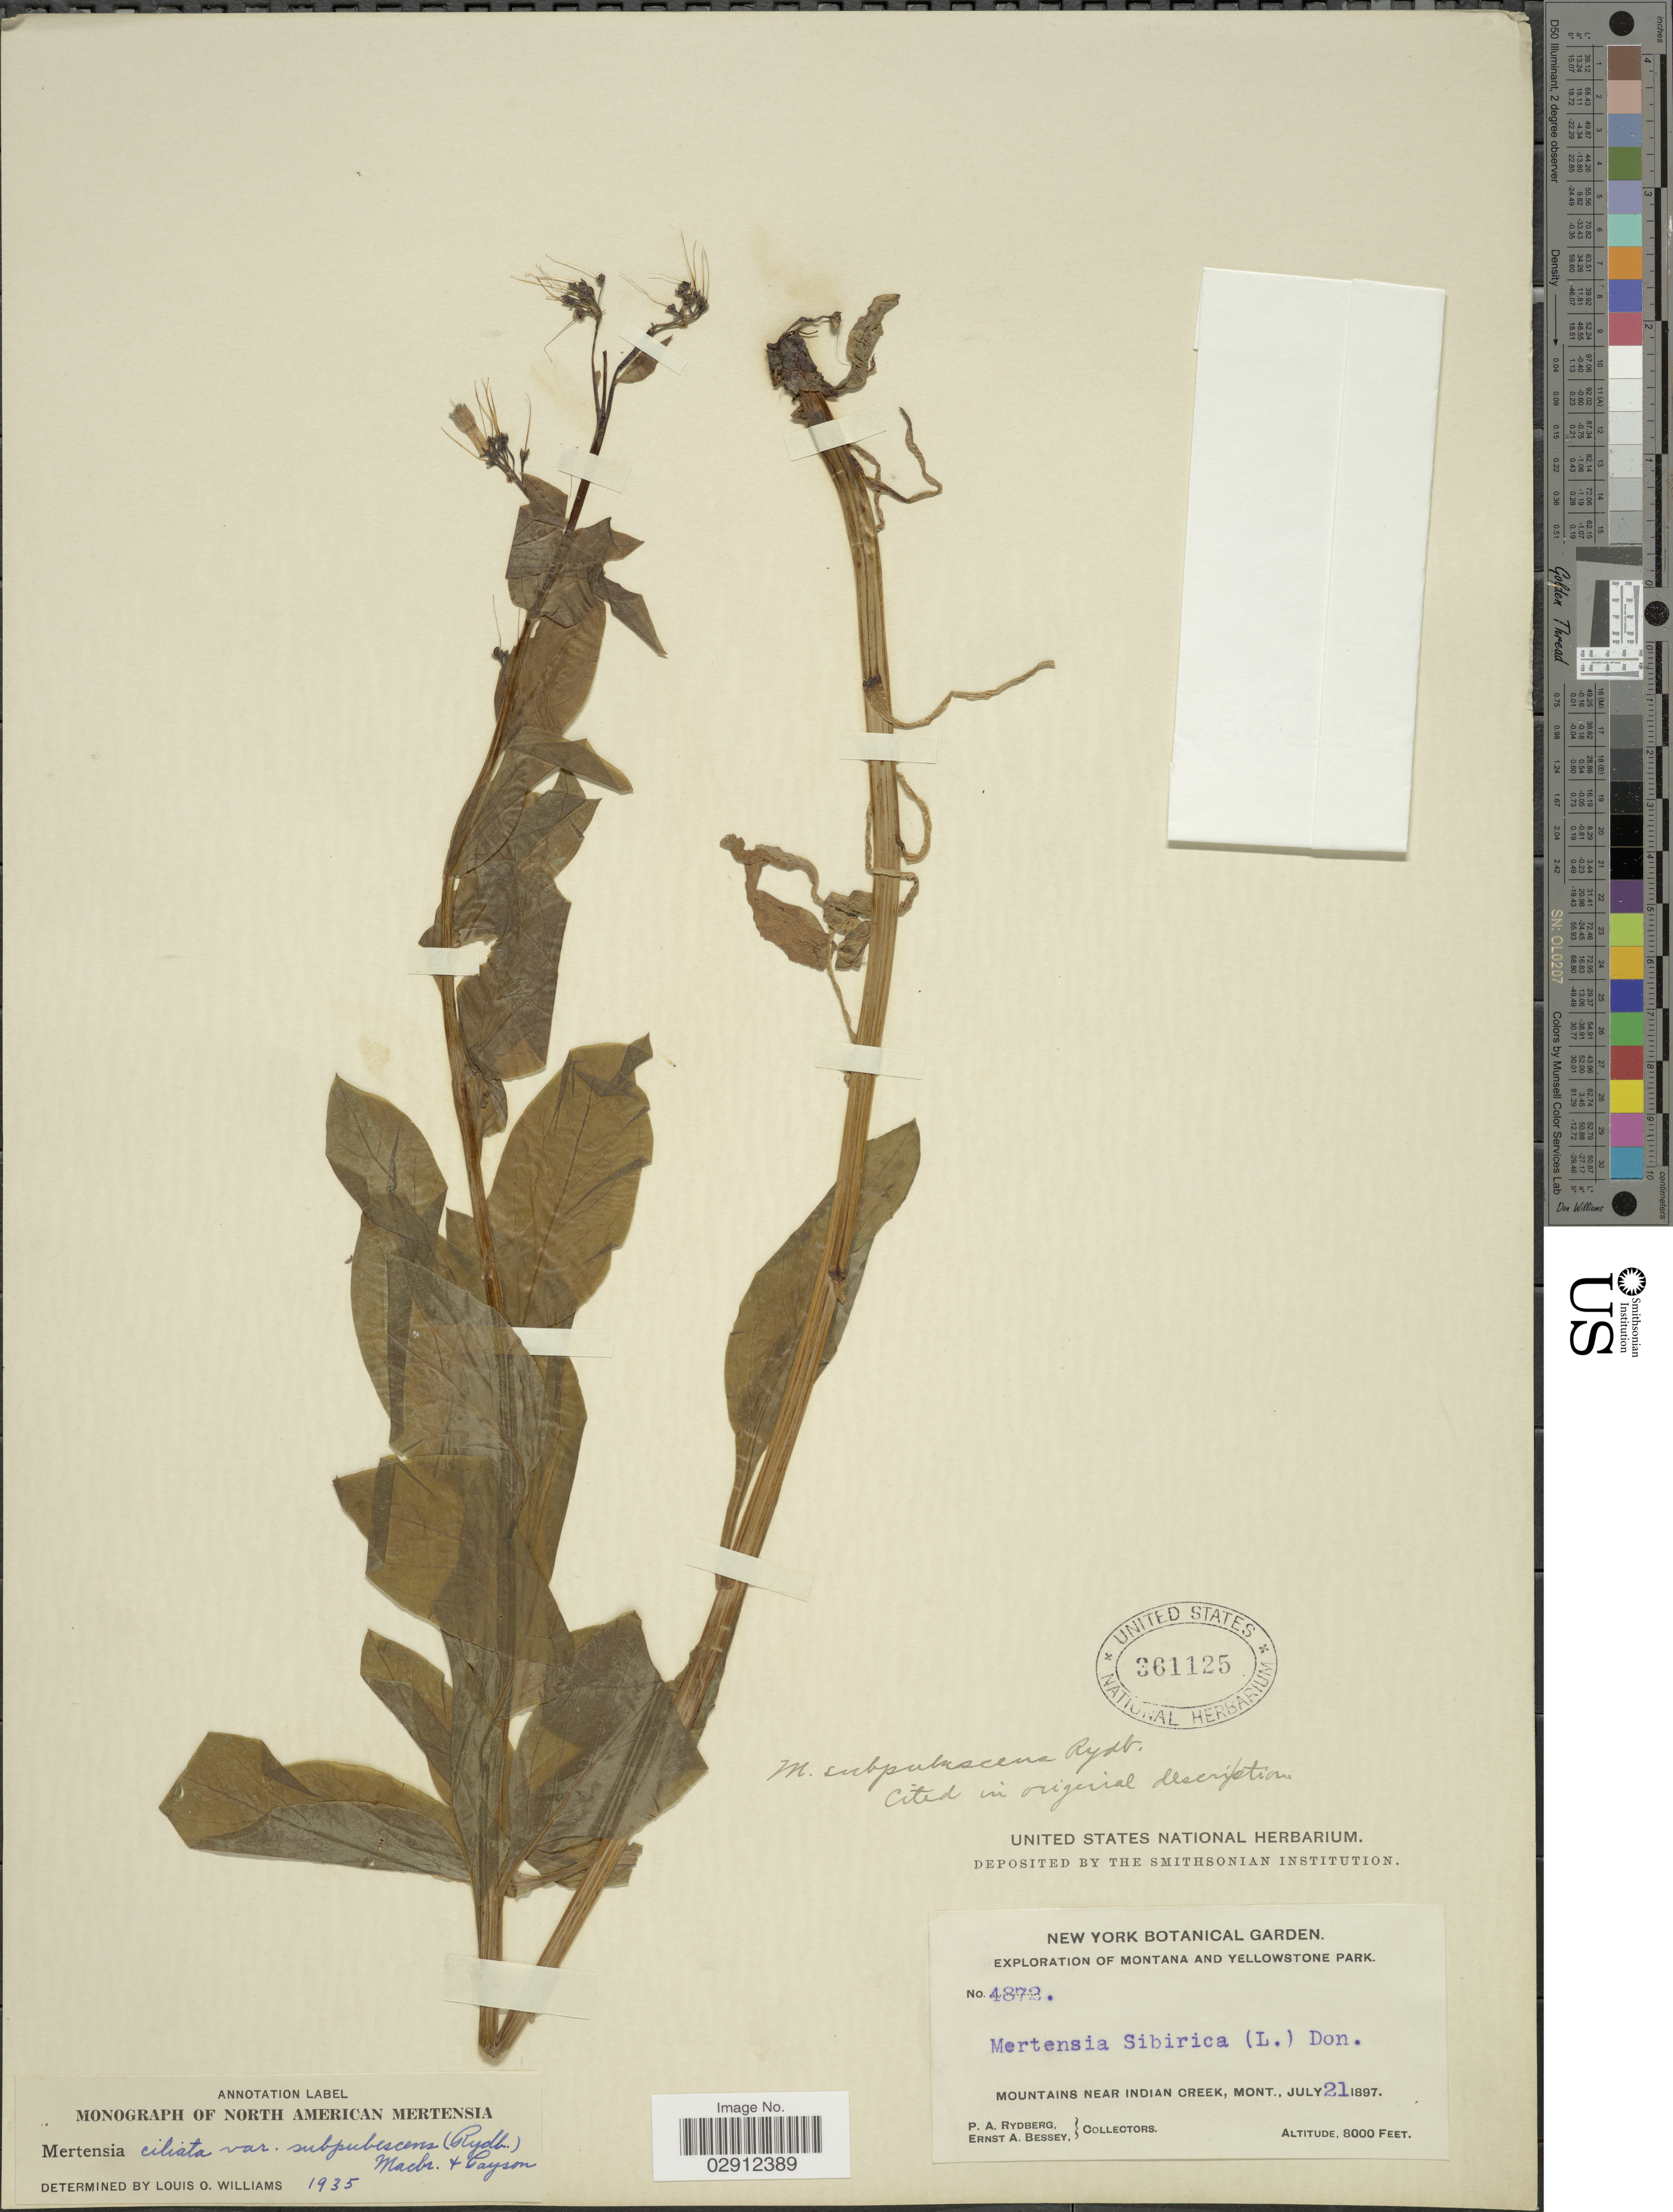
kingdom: Plantae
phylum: Tracheophyta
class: Magnoliopsida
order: Boraginales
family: Boraginaceae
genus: Mertensia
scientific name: Mertensia ciliata var. subpubescens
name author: (Rydb.) J.F. Macbr. & Payson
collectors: P. A. Rydberg & E. A. Bessey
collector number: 4872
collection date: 1897-07-21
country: United States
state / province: Montana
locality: Yellowstone Park. Mountains near Indian Creek, Mont.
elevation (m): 2438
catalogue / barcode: US 361125